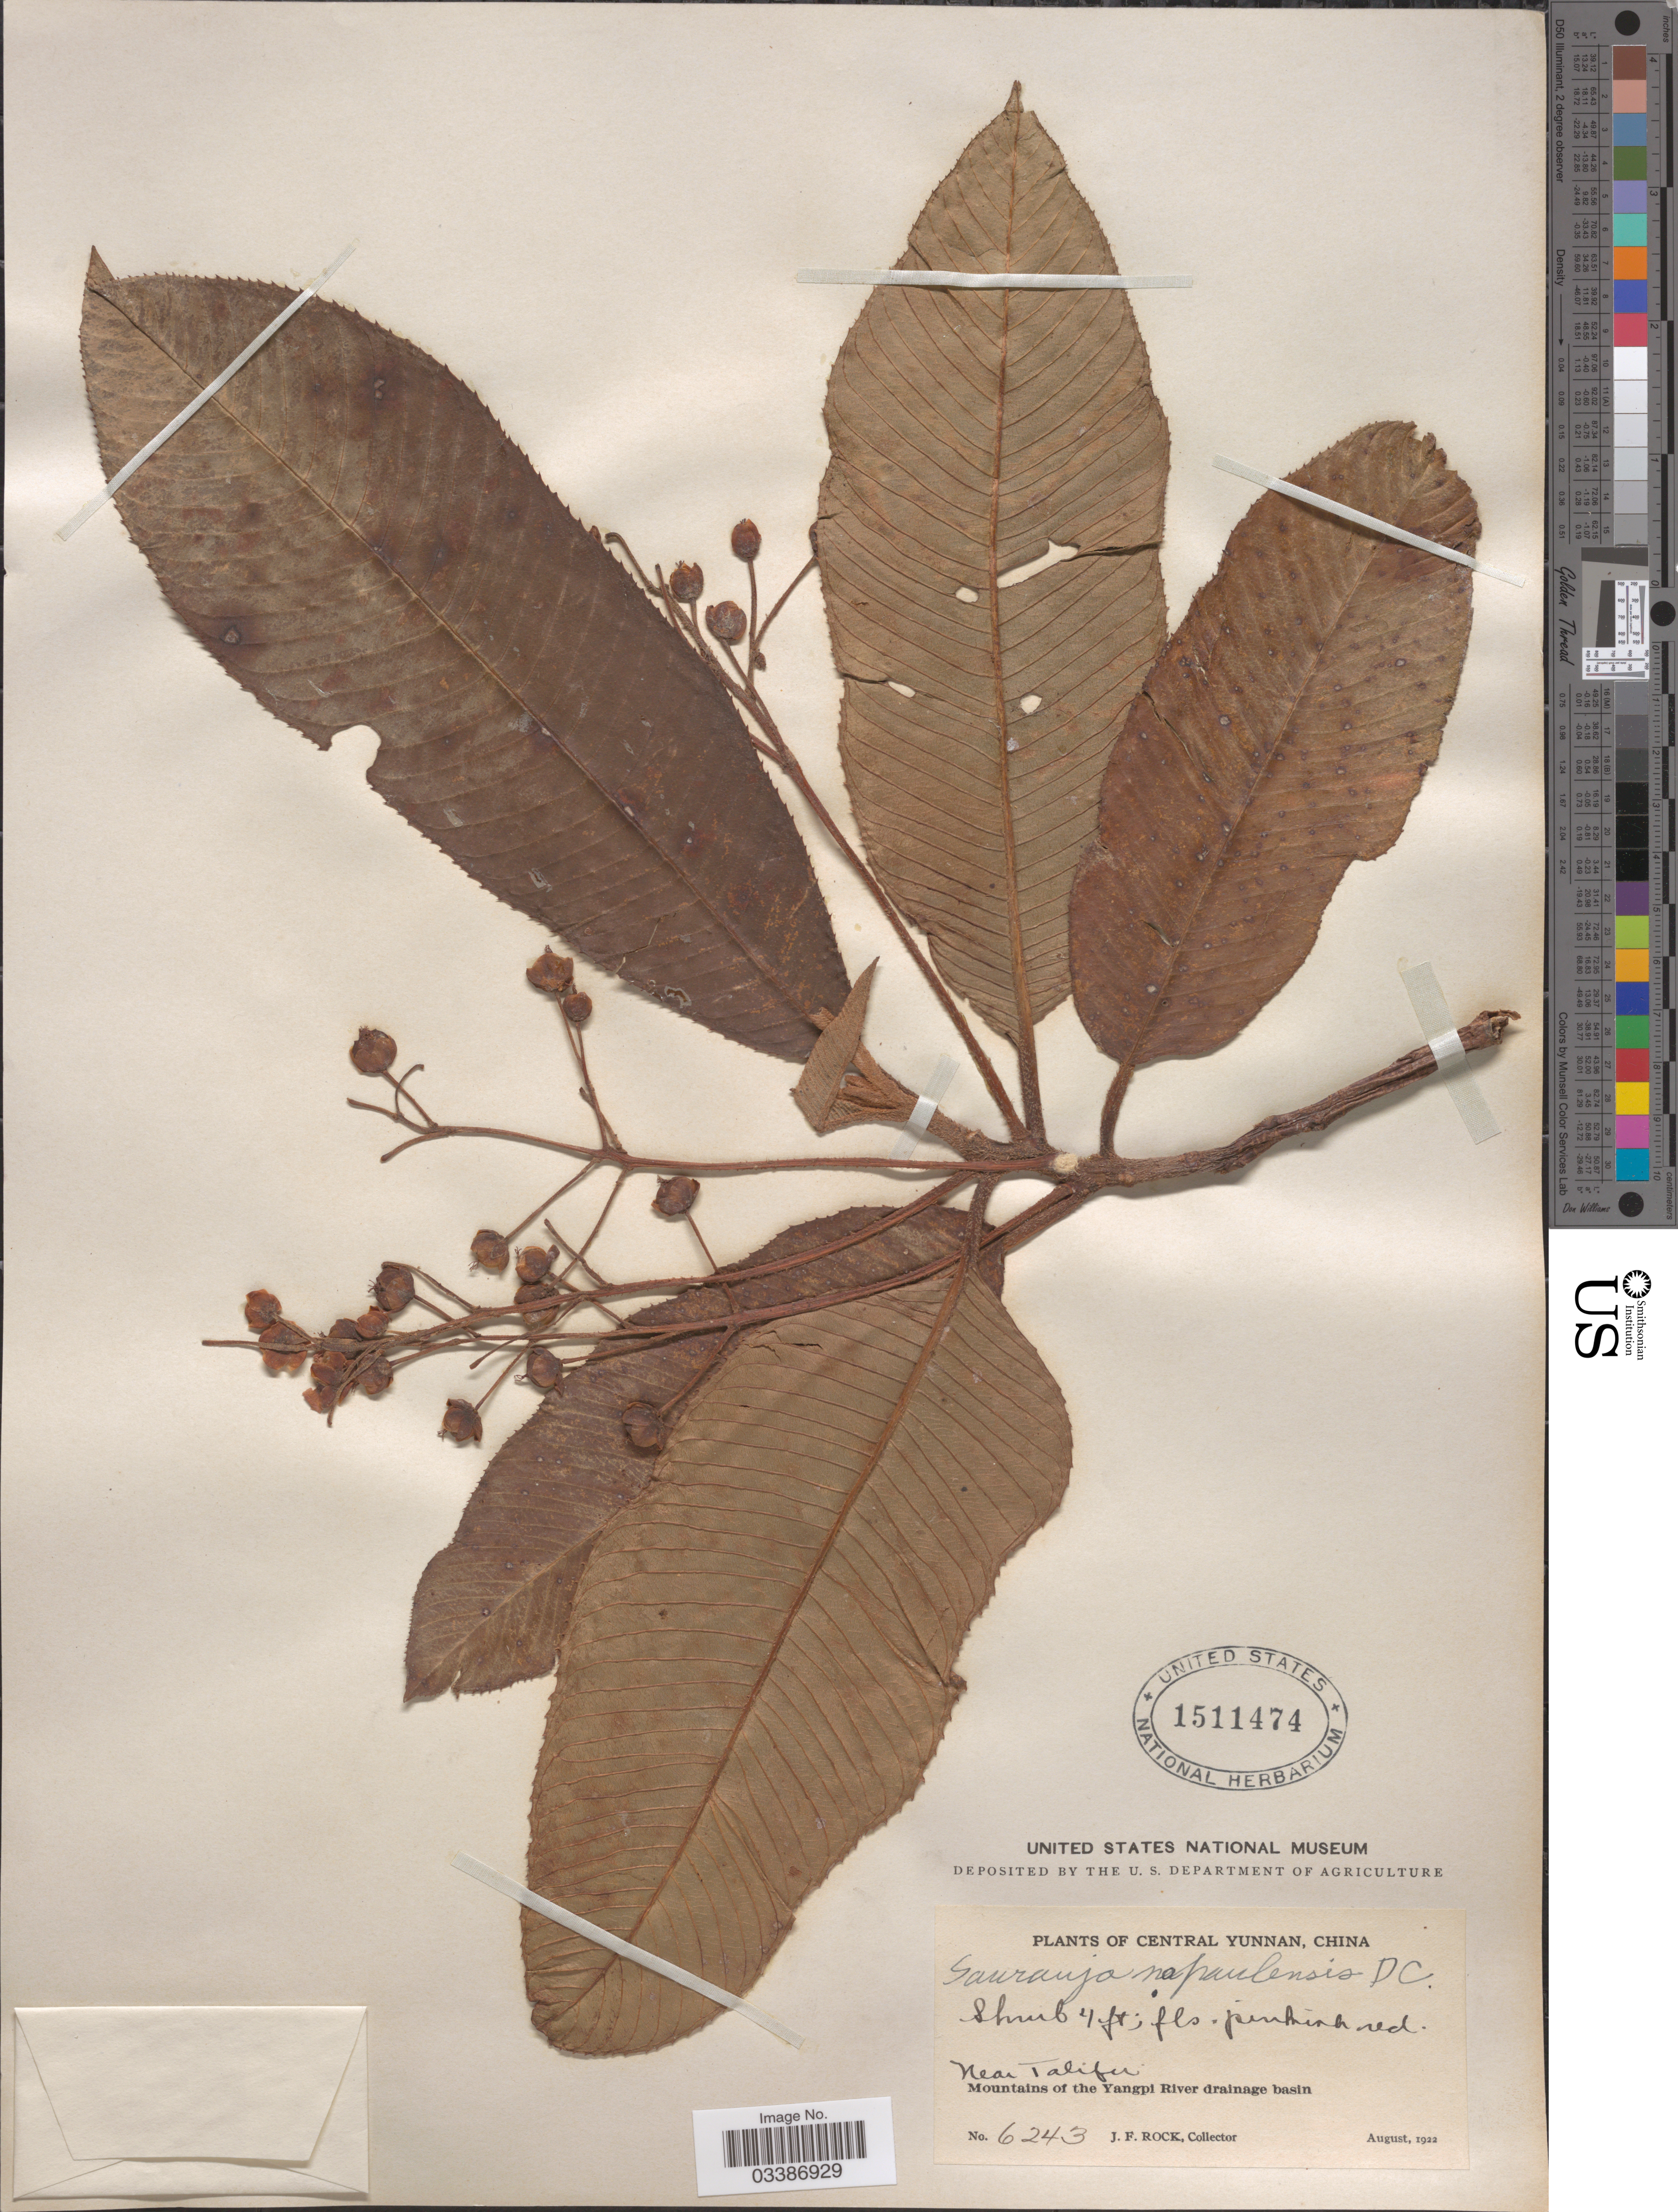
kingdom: Plantae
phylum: Tracheophyta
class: Magnoliopsida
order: Ericales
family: Actinidiaceae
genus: Saurauia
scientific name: Saurauia napaulensis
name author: DC.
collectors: J. Rock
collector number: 6243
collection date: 1922-08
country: China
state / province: Yunnan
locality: Central Yunnan. Near Talifu. Mountains of the Yangpi River drainage basin.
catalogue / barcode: US 1511474